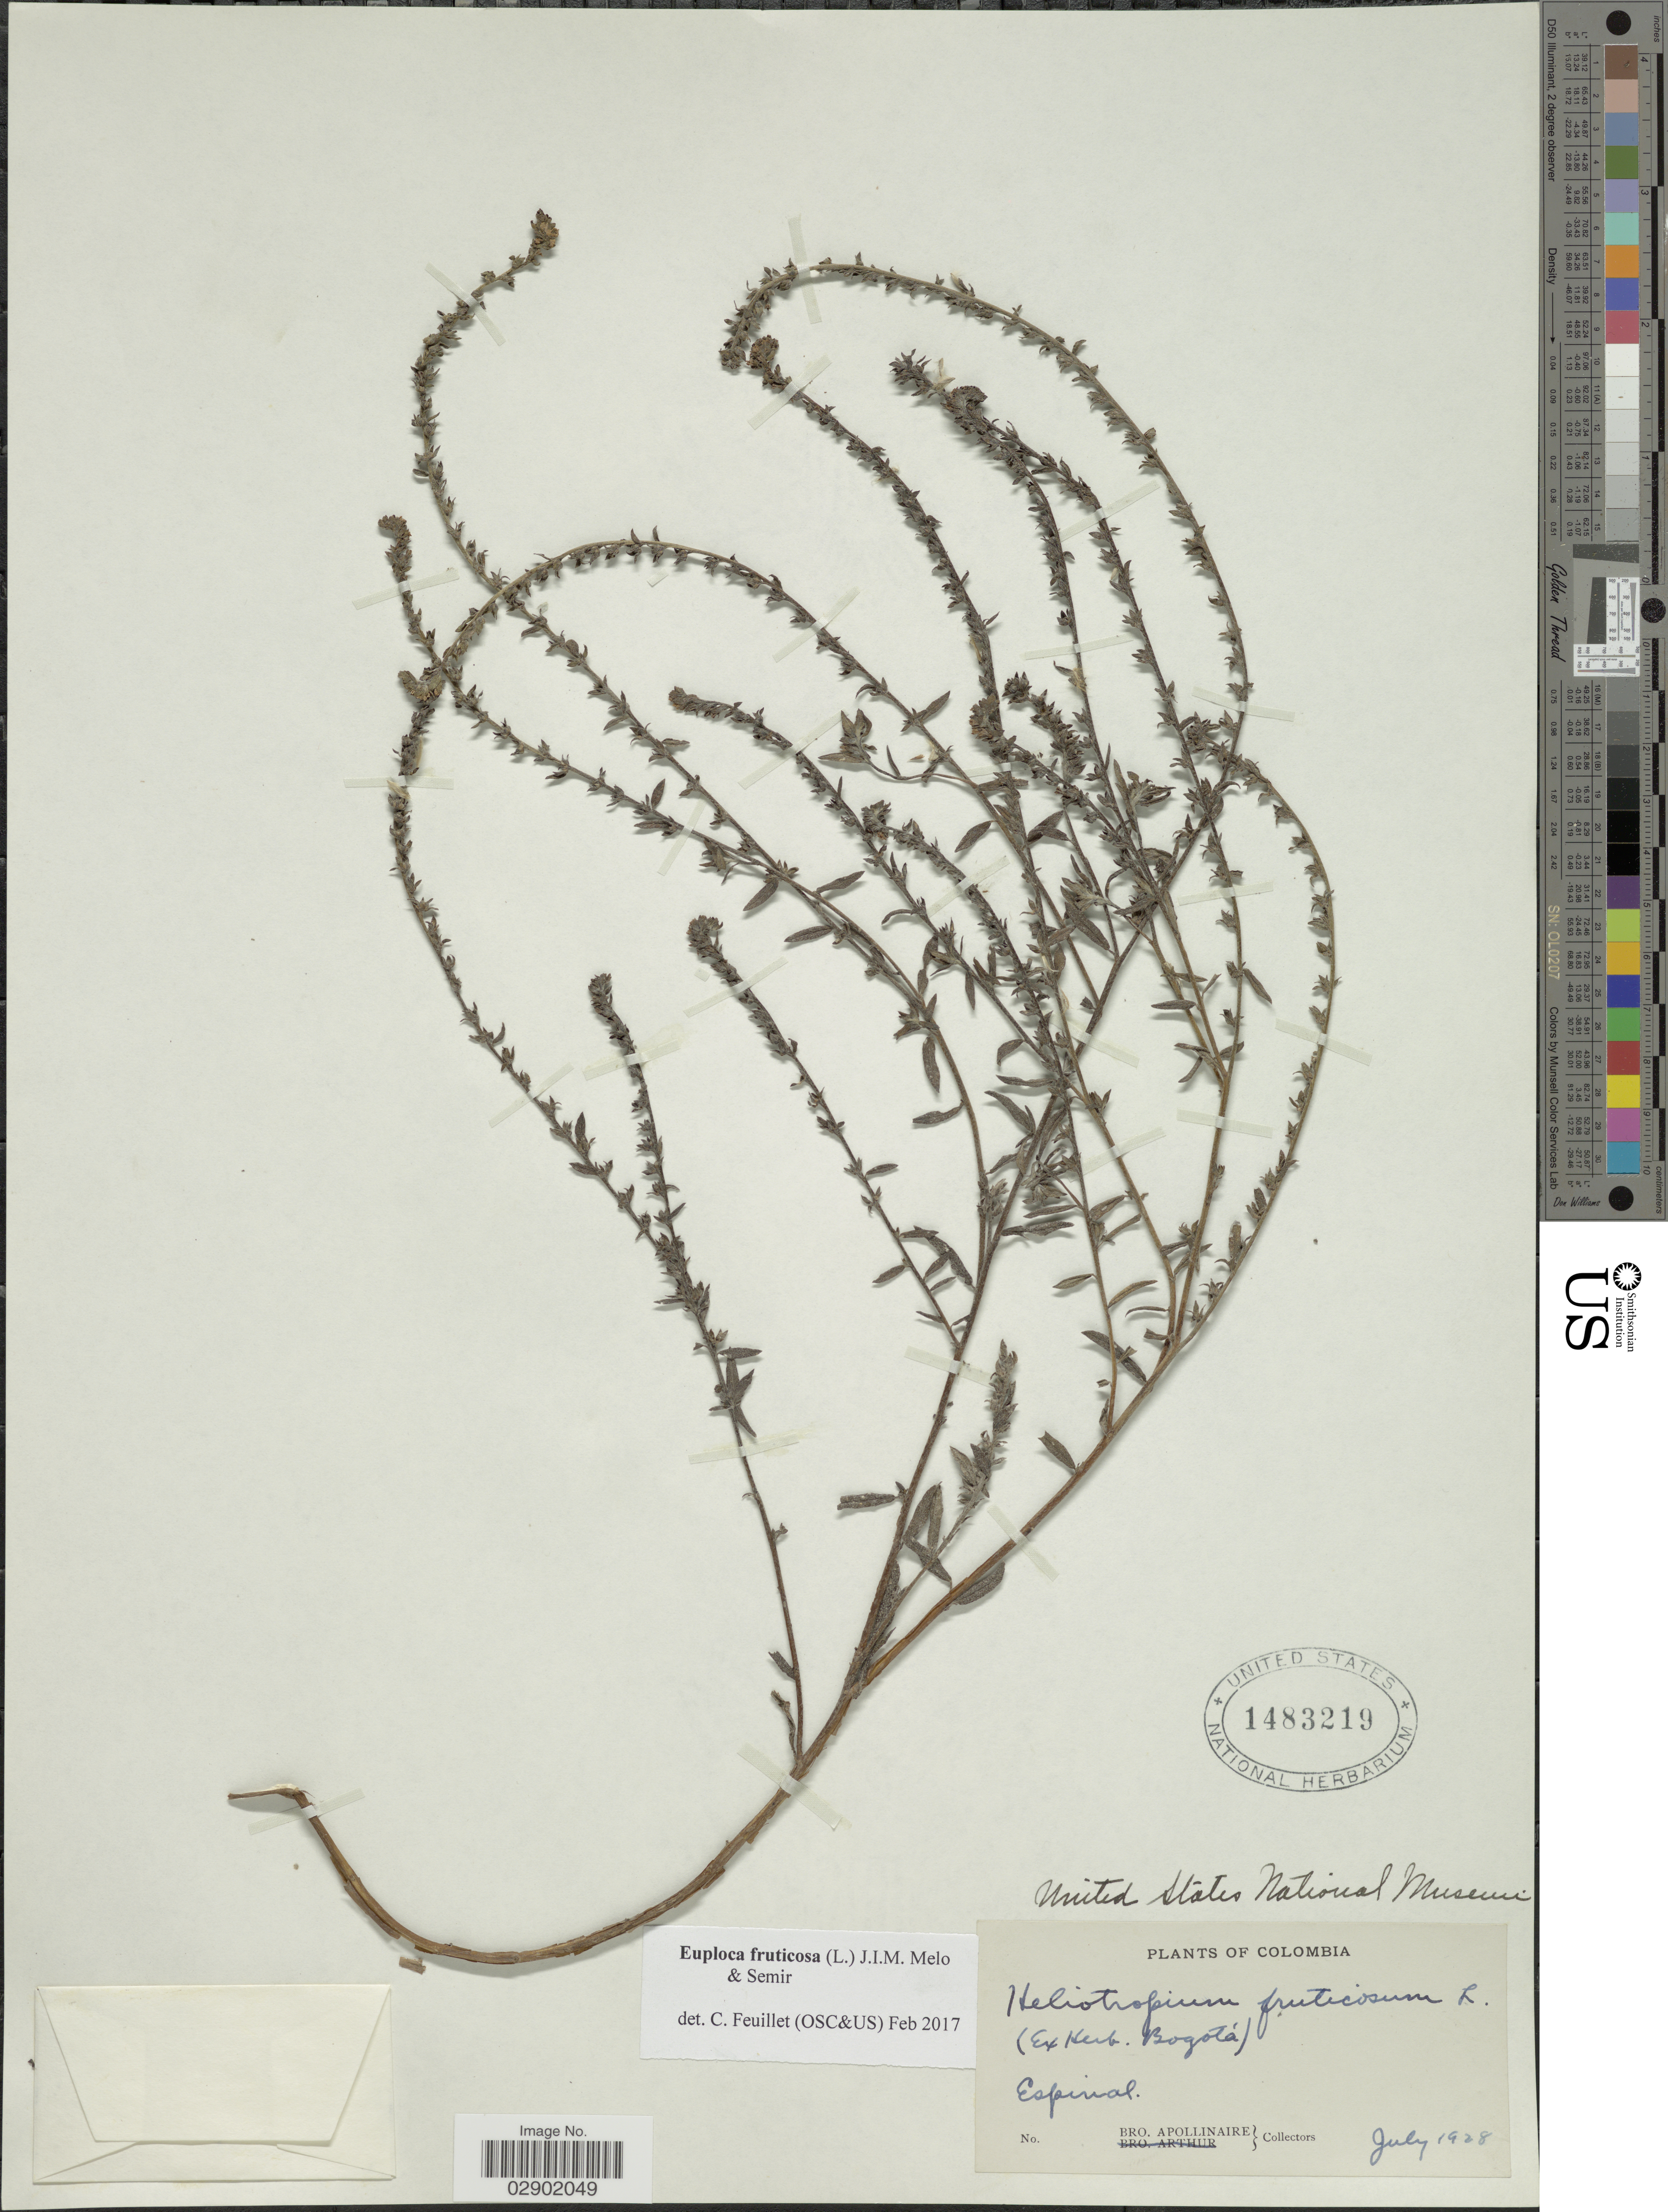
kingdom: Plantae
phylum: Tracheophyta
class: Magnoliopsida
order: Boraginales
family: Heliotropiaceae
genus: Euploca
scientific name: Euploca fruticosa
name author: (L.) J.I.M. Melo & Semir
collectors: Bro. Apollinaire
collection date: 1928-07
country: Colombia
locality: Espinal.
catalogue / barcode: US 1483219